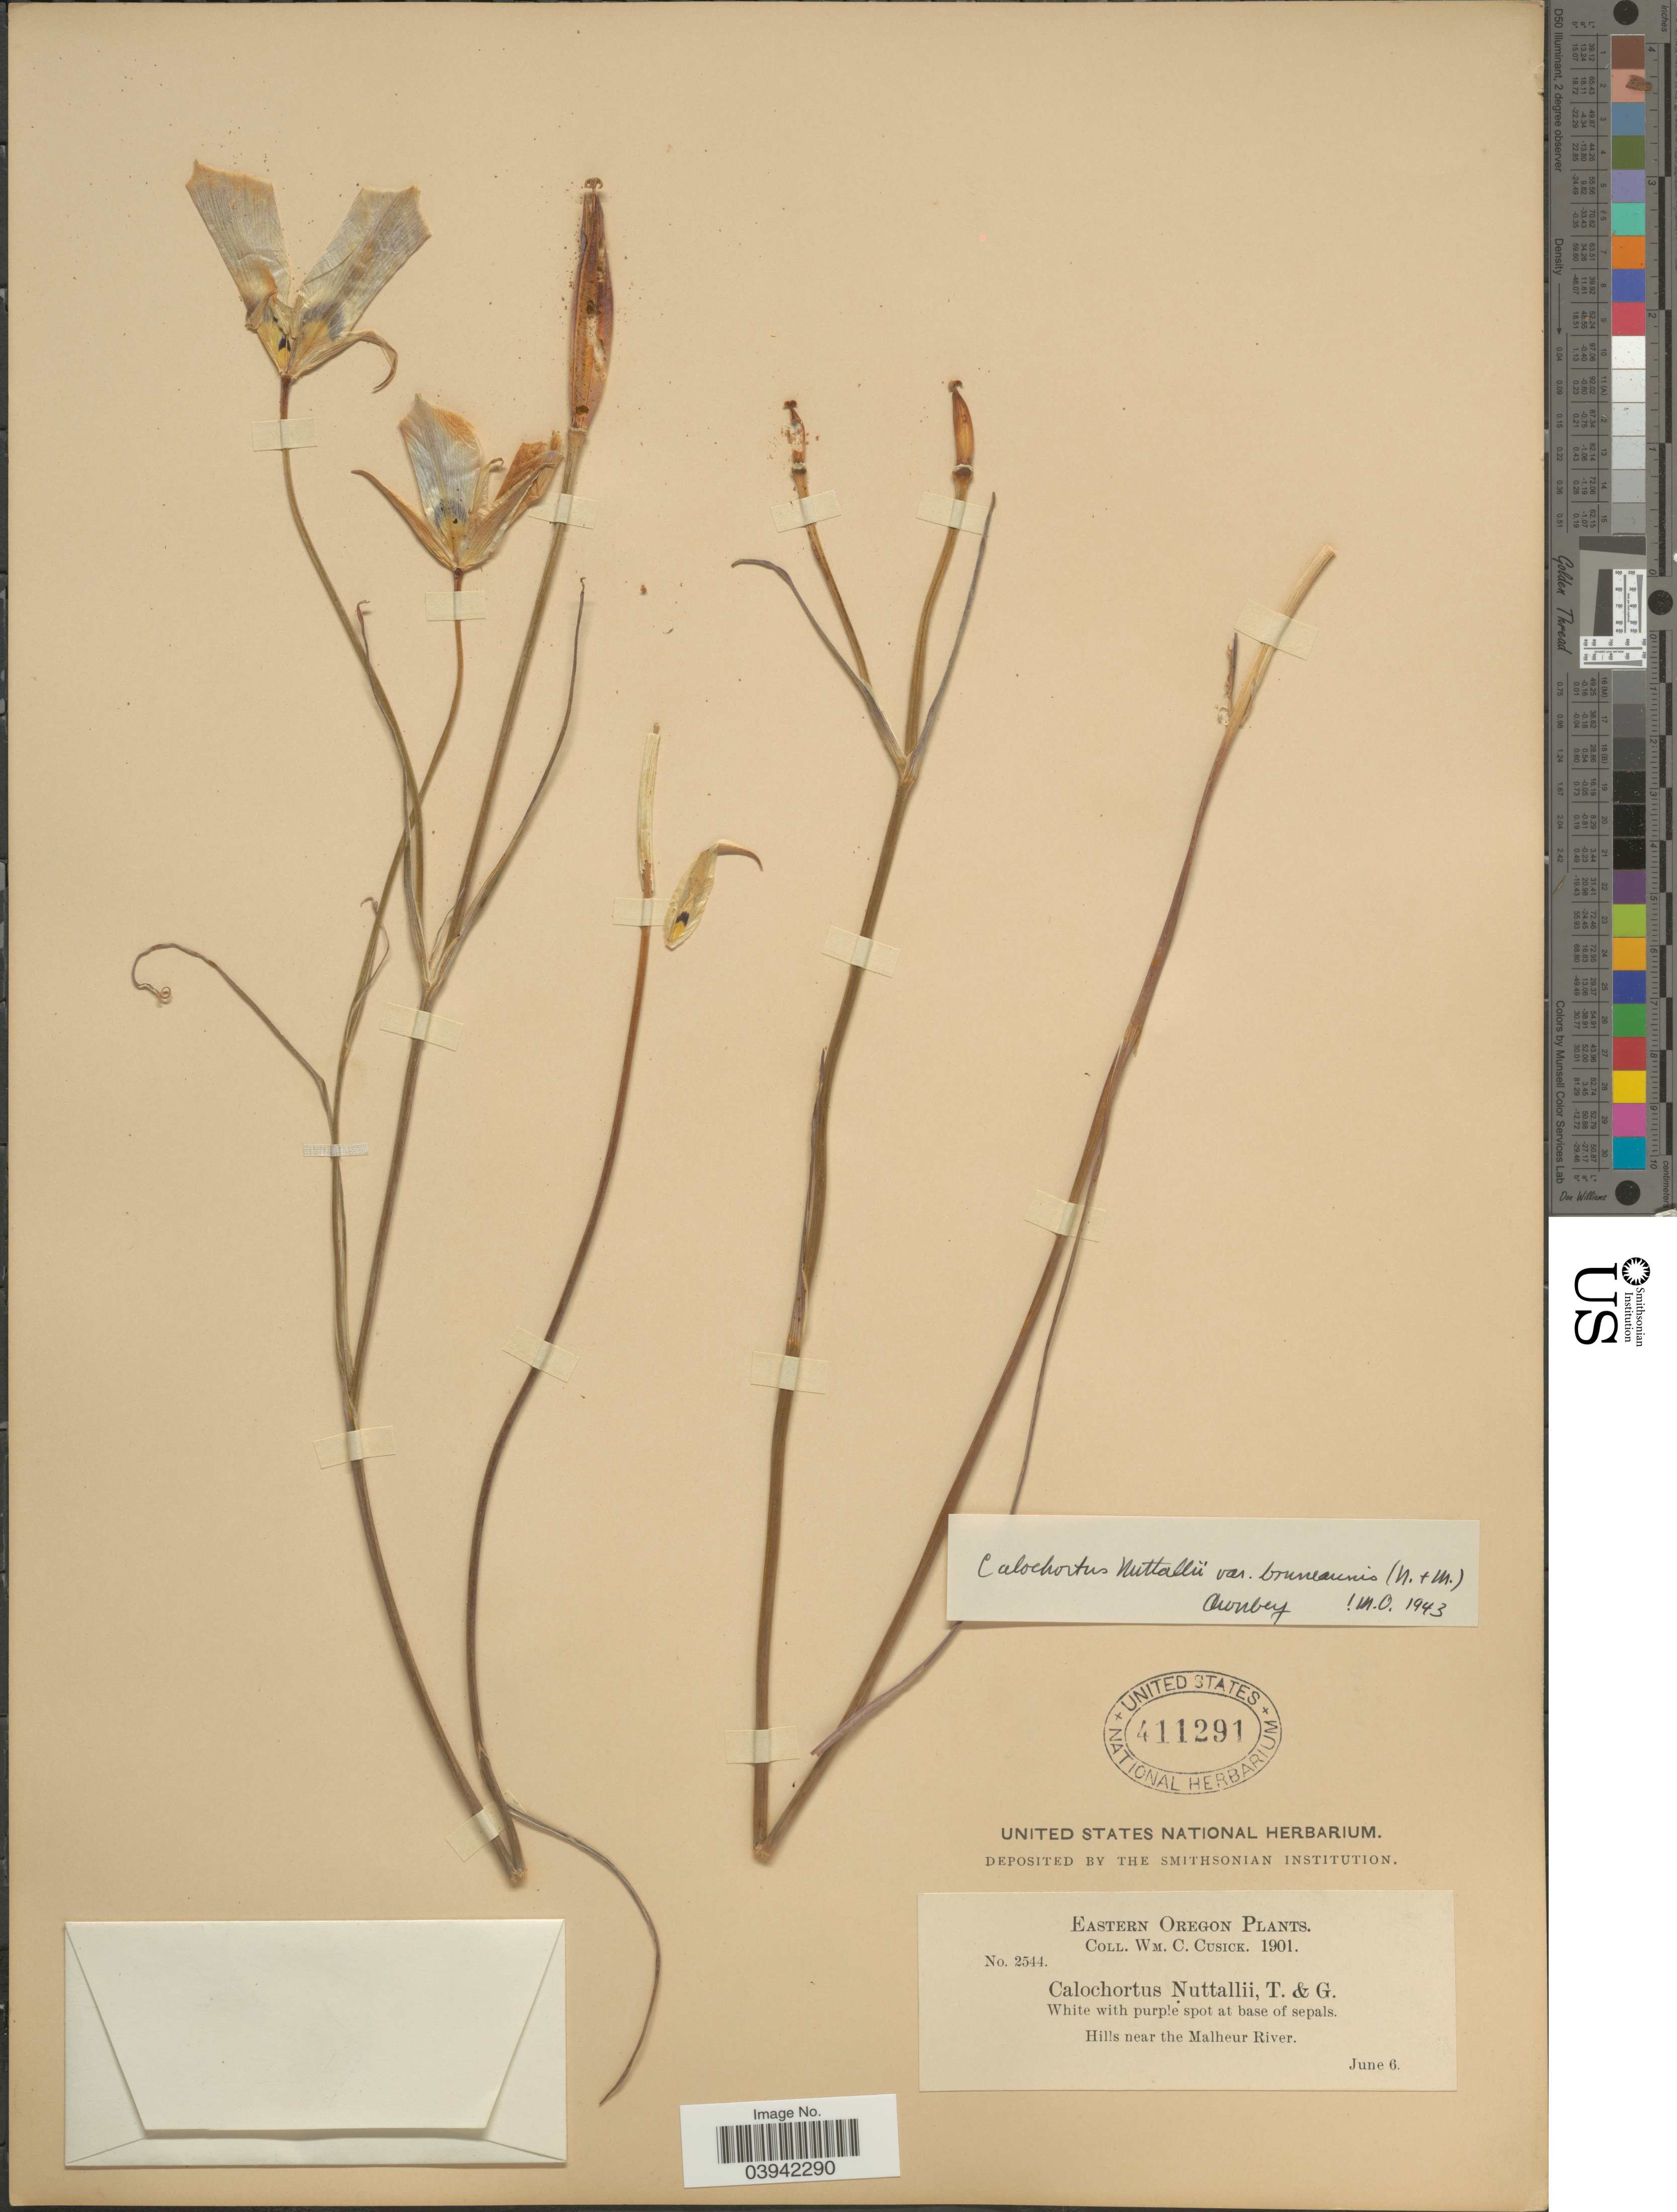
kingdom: Plantae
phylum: Tracheophyta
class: Liliopsida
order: Liliales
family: Liliaceae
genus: Calochortus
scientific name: Calochortus bruneaunis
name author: A. Nelson & J.F. Macbr.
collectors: W. C. Cusick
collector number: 2544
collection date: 1901-06-06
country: United States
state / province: Oregon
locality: Eastern Oregon. Hills near the Malheur River.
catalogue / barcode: US 411291